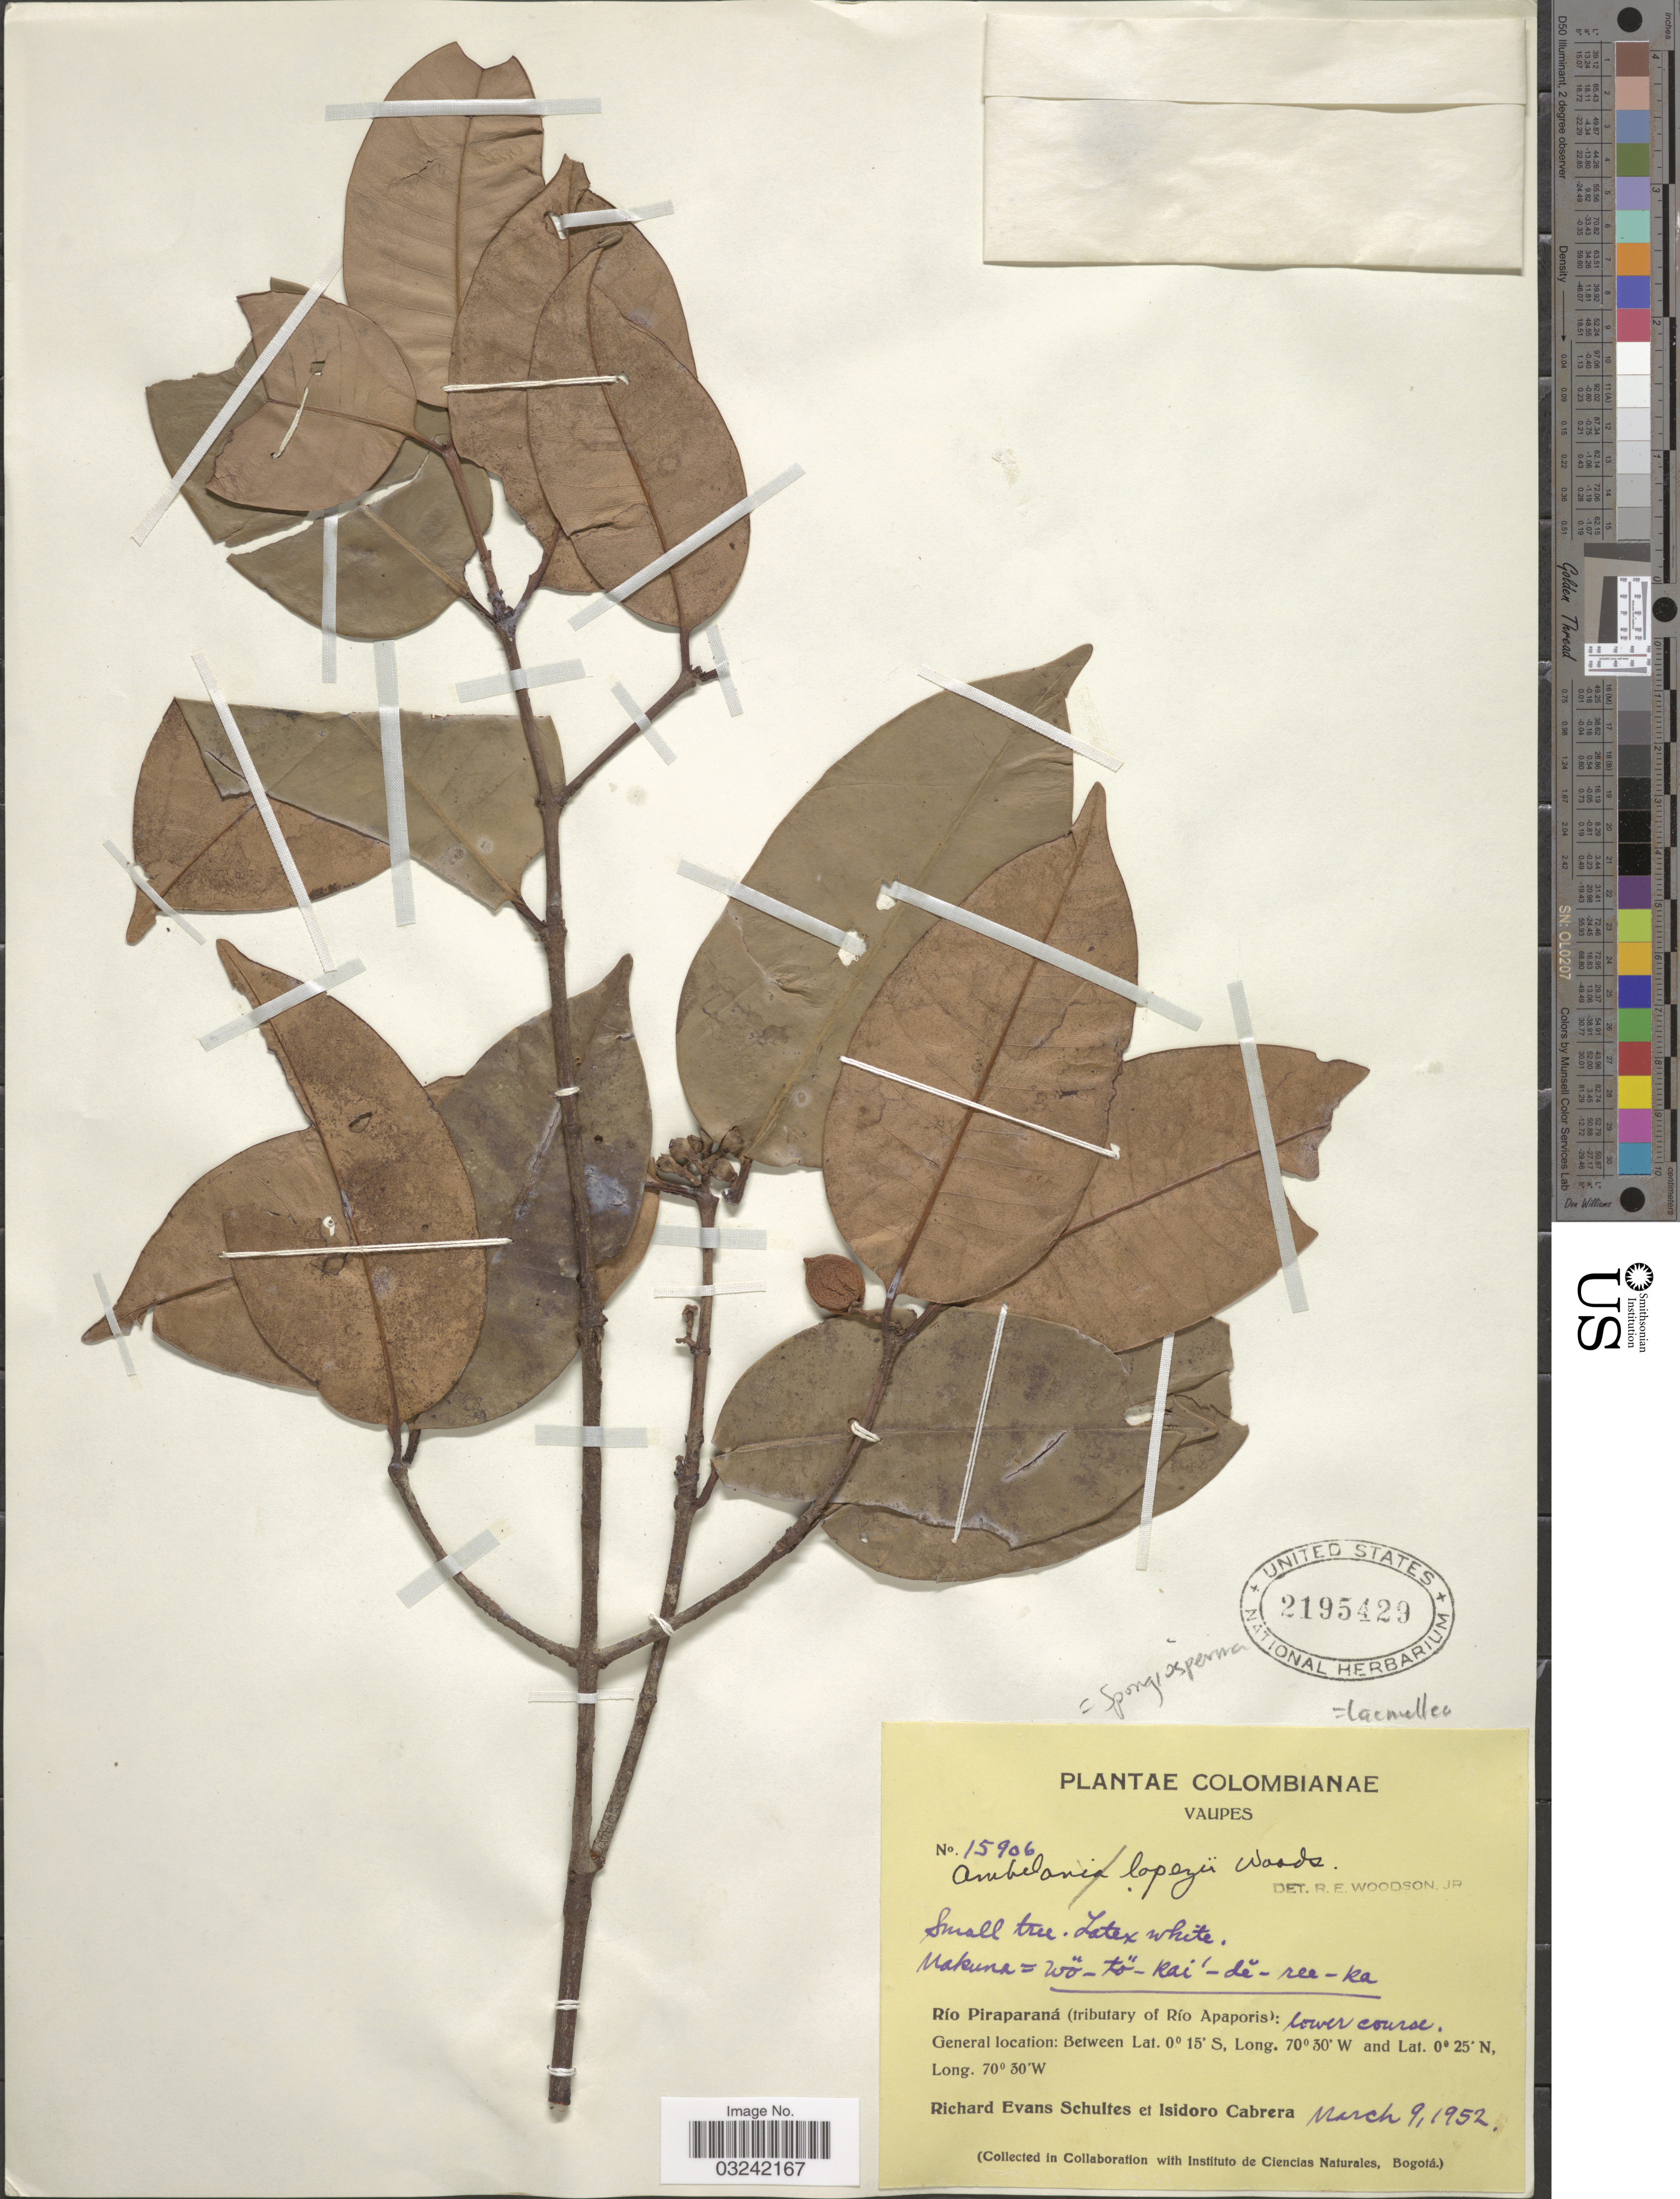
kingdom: Plantae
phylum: Tracheophyta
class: Magnoliopsida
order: Gentianales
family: Apocynaceae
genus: Ambelania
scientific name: Ambelania lopezii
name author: Woodson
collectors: R. E. Schultes & I. Cabrera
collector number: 15906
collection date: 1952-03-09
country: Colombia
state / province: Vaupés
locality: Río Piraparaná (tributary of Río Apaporis): lower course.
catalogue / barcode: US 2195429